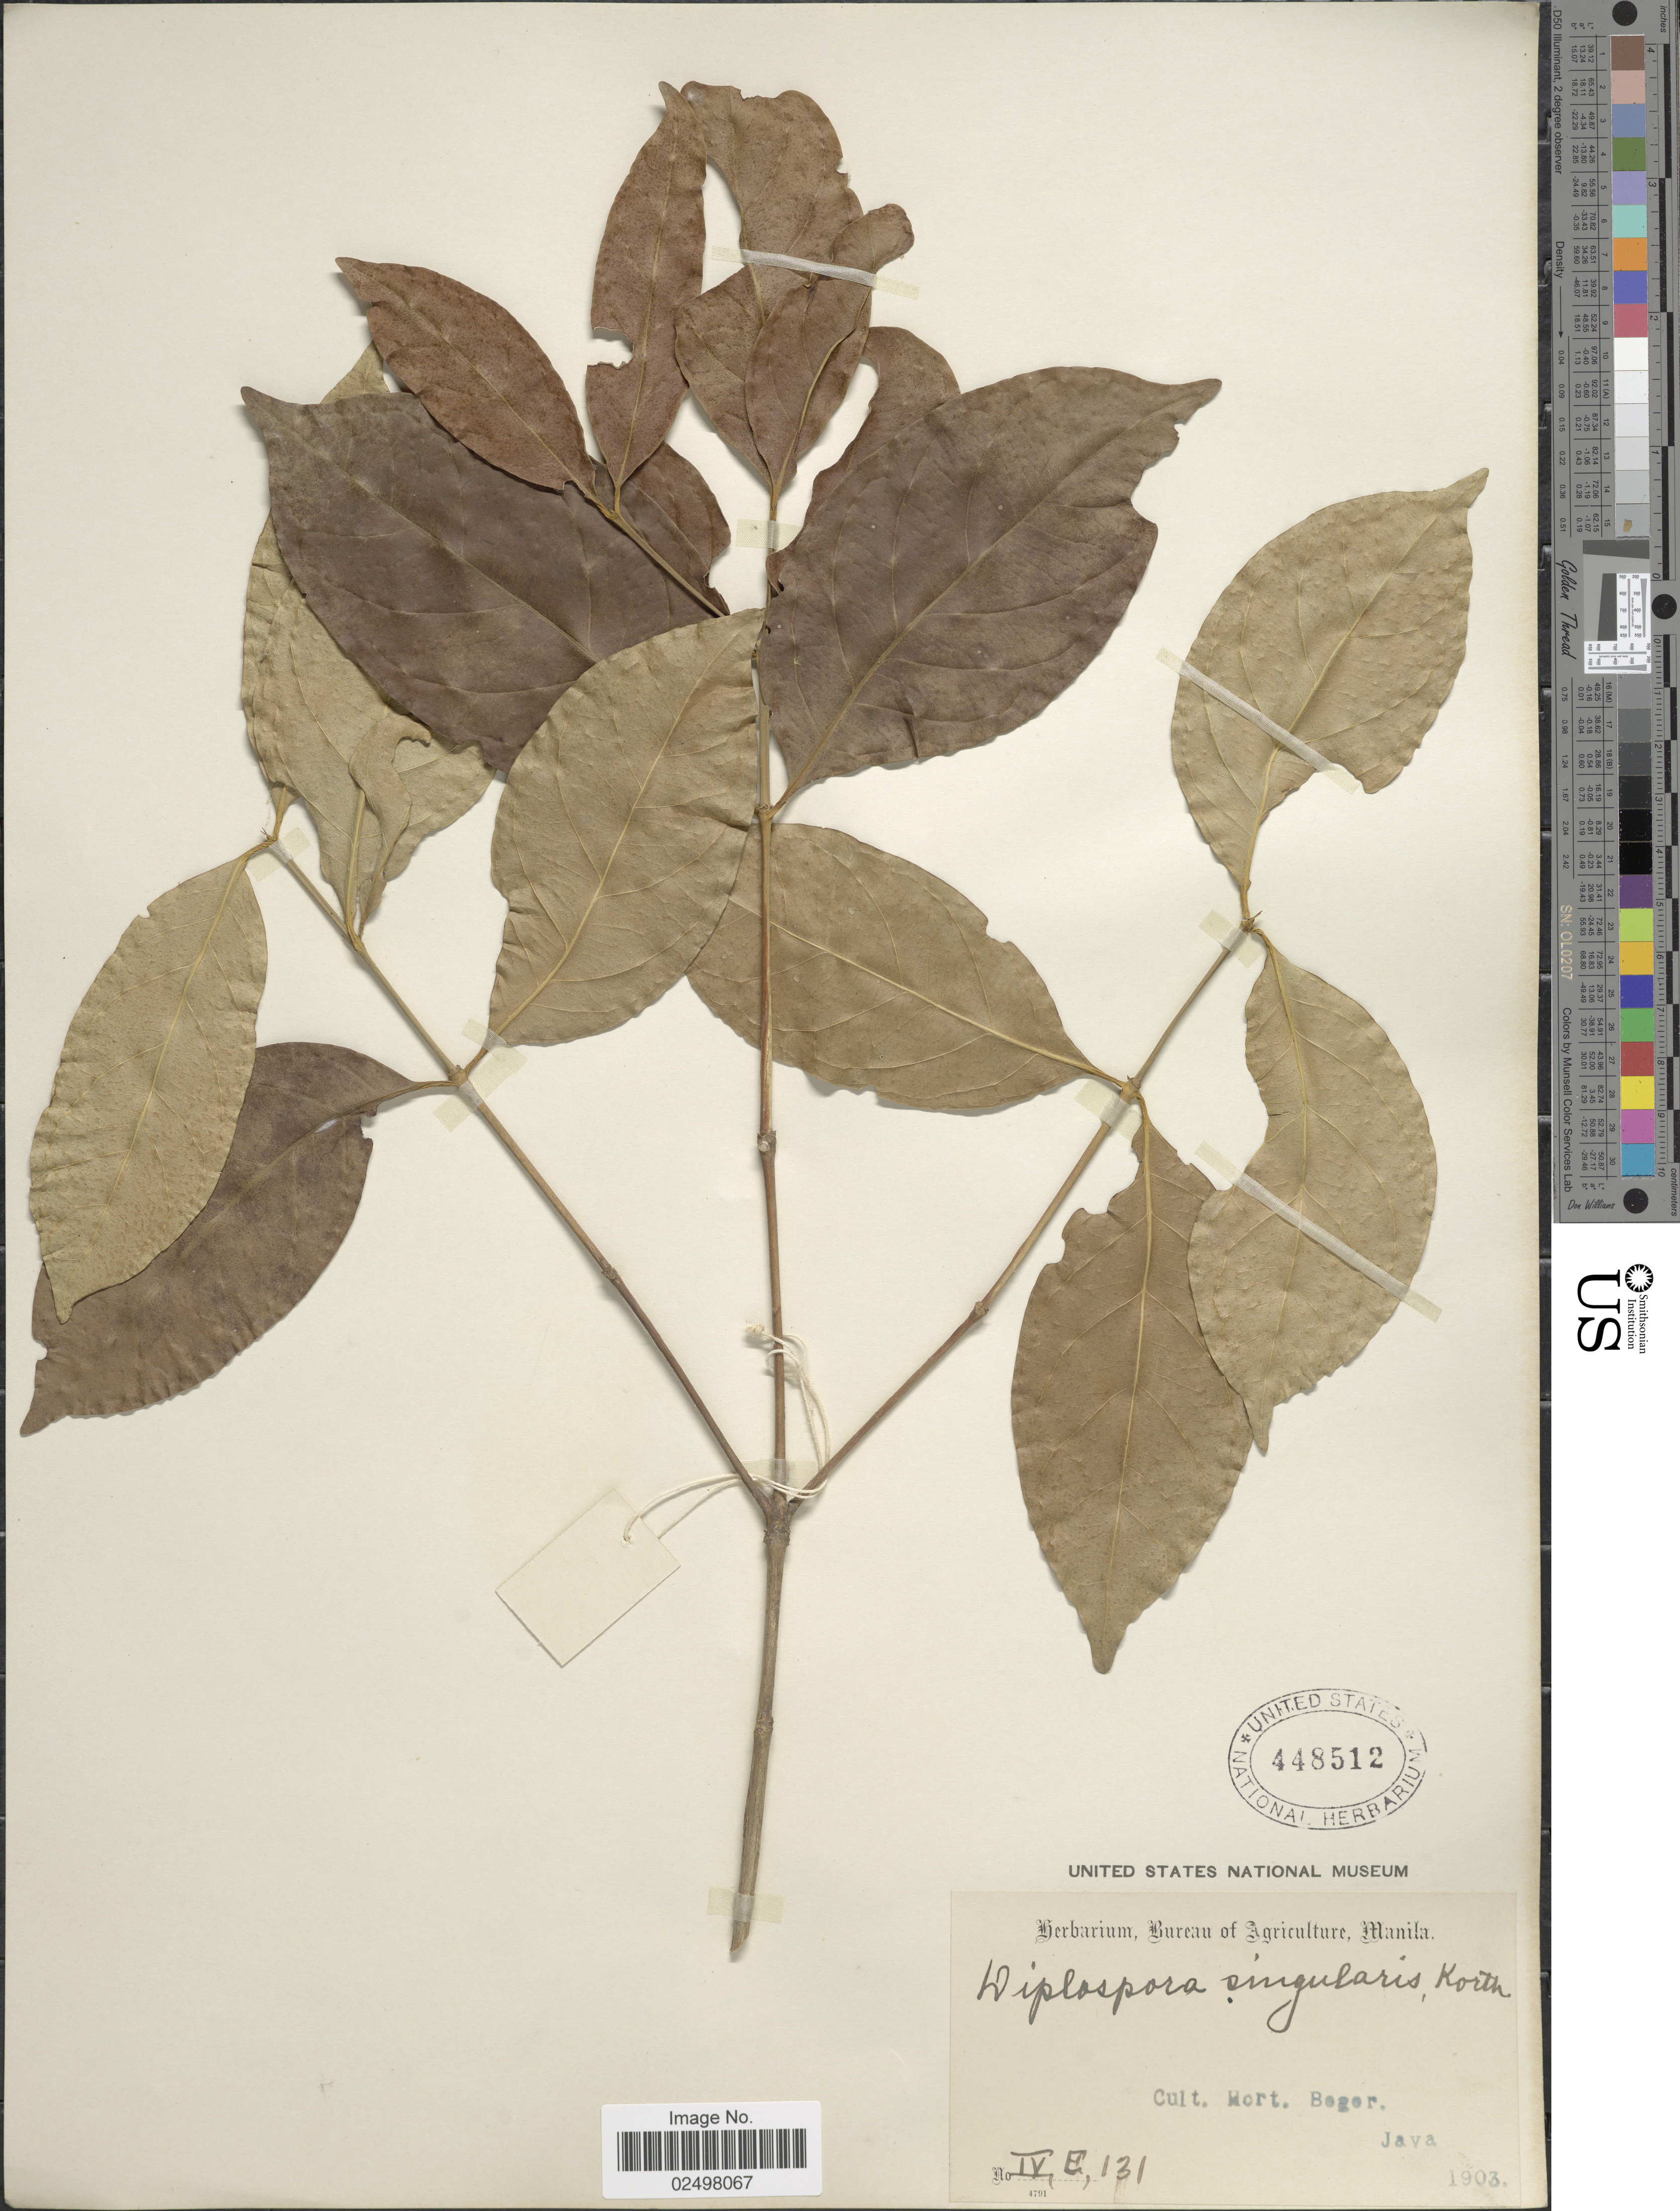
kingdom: Plantae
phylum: Tracheophyta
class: Magnoliopsida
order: Gentianales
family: Rubiaceae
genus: Tricalysia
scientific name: Tricalysia singularis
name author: (Korth.) K. Schum.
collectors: ex Herb. Bur. Agric. Manila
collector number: IV/E/131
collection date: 1903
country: Indonesia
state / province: Java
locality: Hort Bogor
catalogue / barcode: US 448512